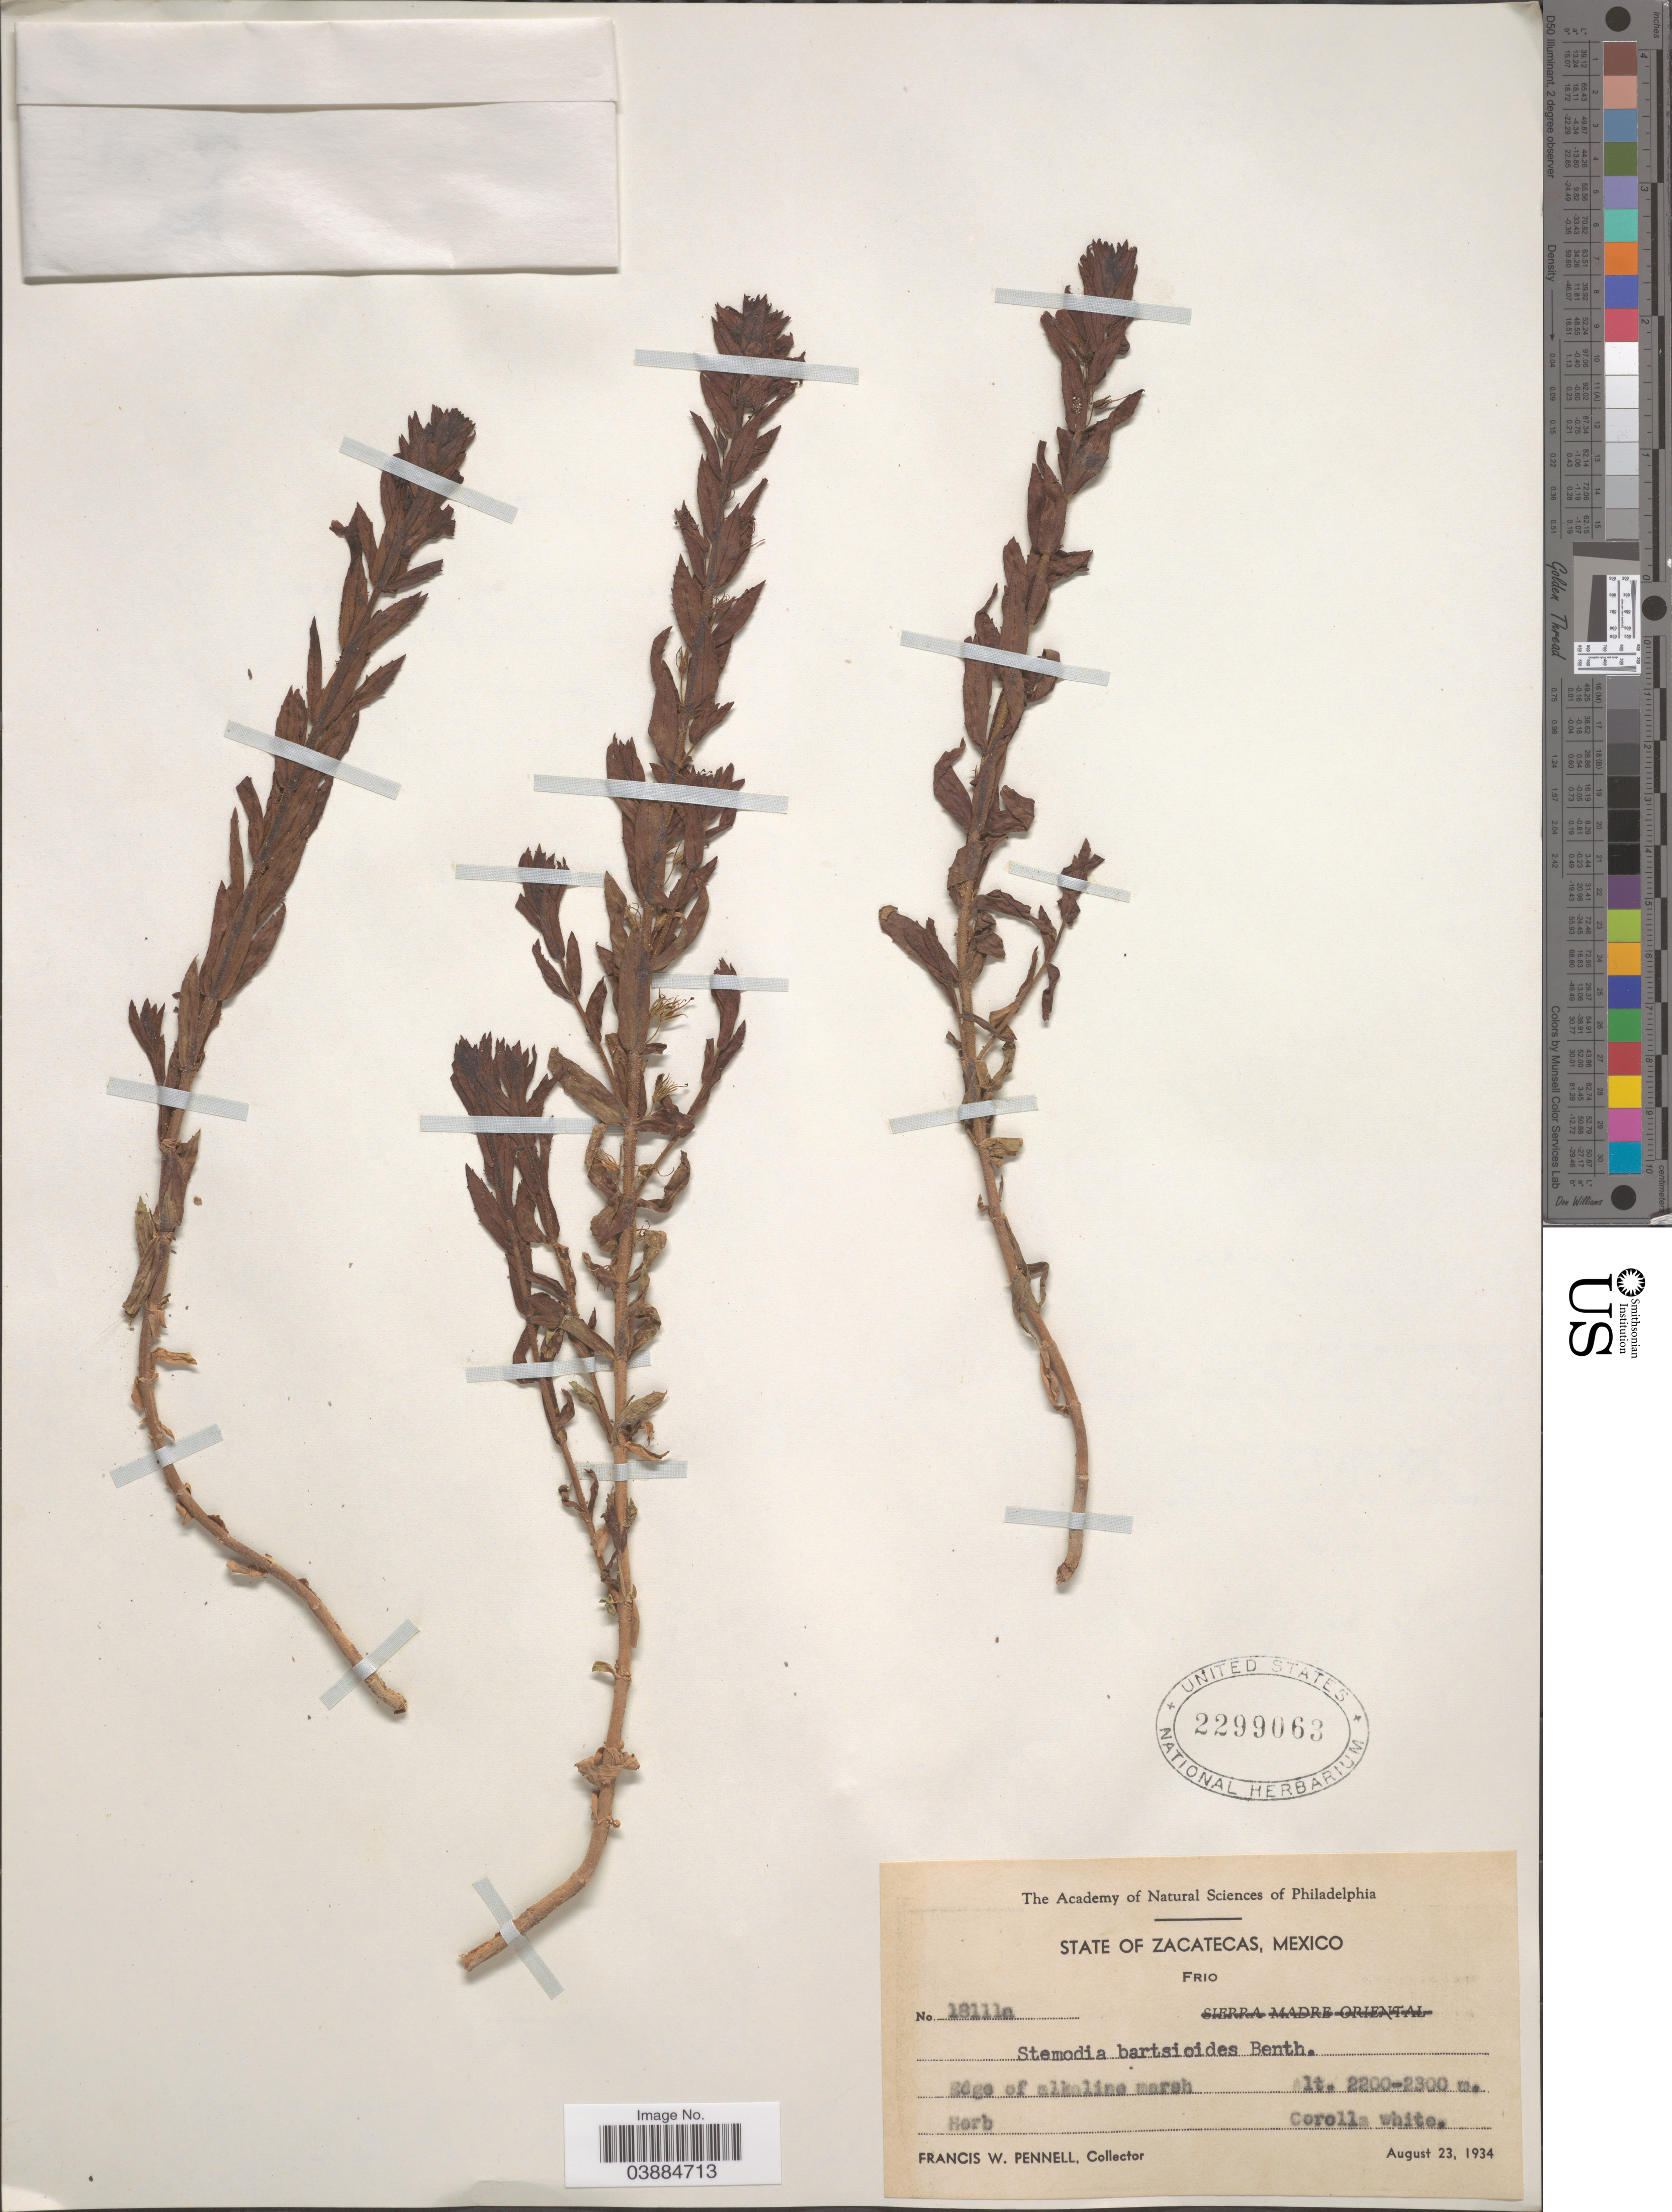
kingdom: Plantae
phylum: Tracheophyta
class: Magnoliopsida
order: Lamiales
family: Plantaginaceae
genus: Stemodia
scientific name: Stemodia bartsioides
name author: Benth.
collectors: F. W. Pennell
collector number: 18111a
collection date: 1934-08-23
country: Mexico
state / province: Zacatecas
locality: Frio. Edge of alkaline marsh.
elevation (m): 2200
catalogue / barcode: US 2299063